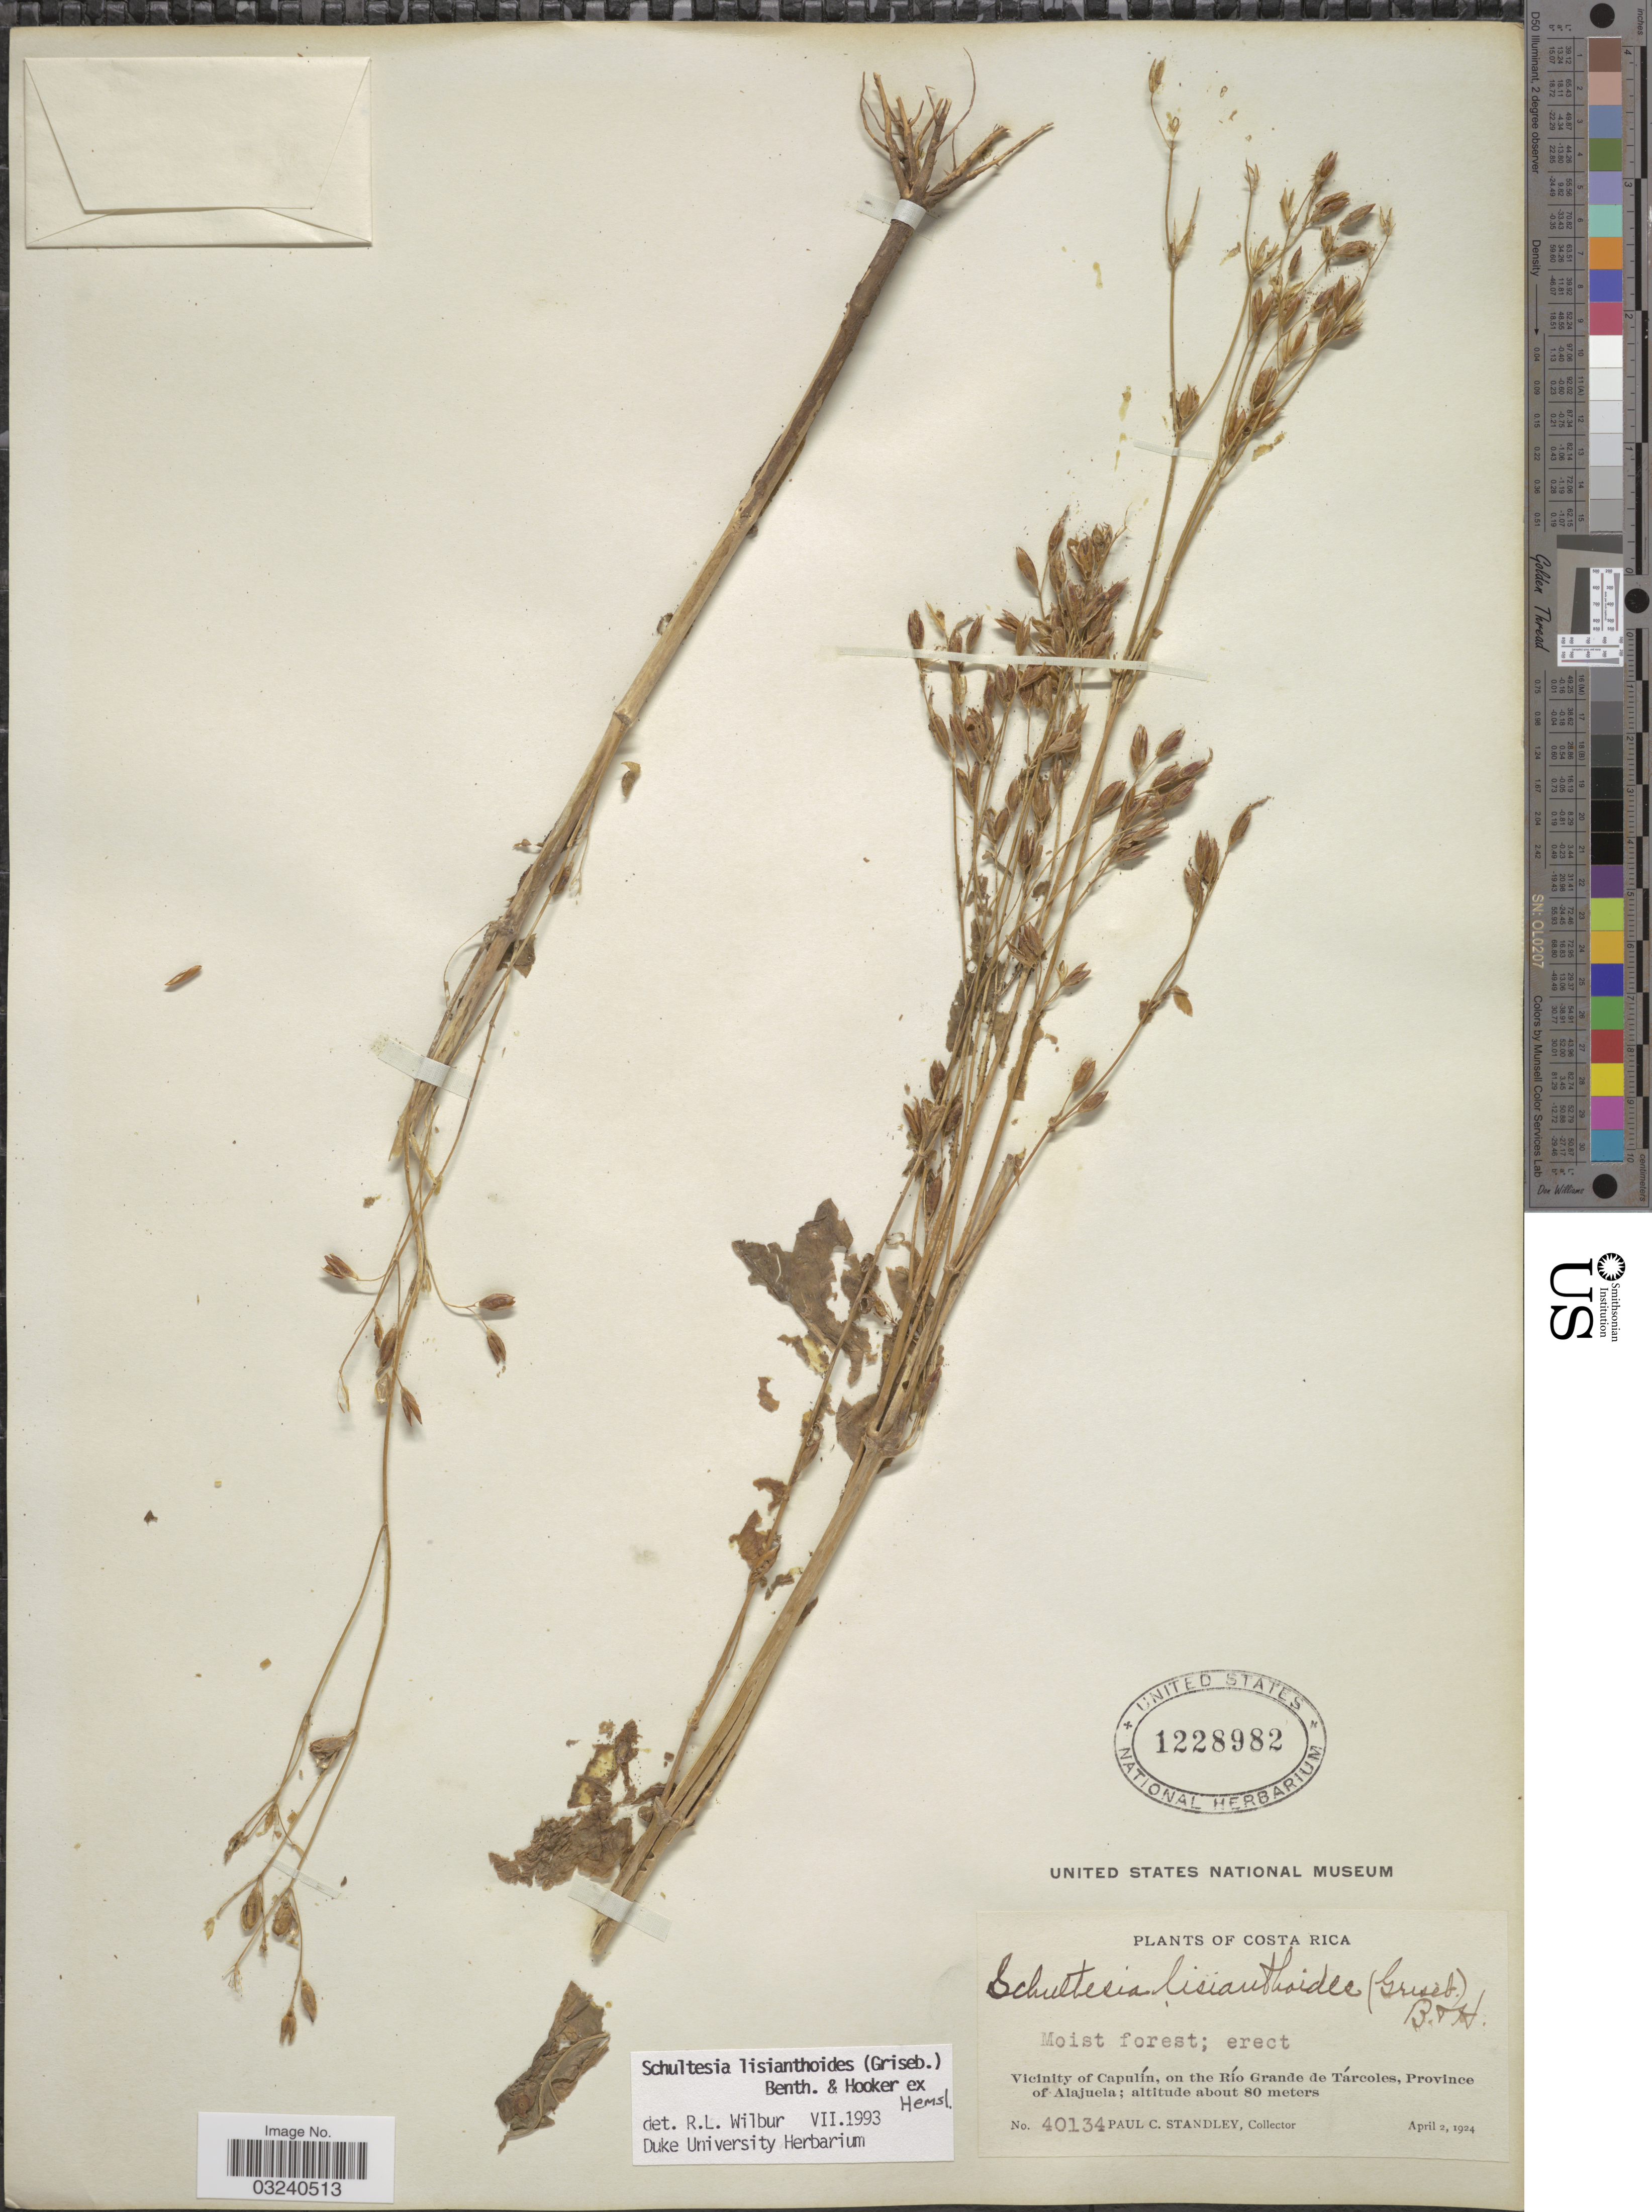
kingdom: Plantae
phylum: Tracheophyta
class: Magnoliopsida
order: Gentianales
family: Gentianaceae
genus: Schultesia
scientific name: Schultesia lisianthoides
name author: (Griseb.) Benth. & Hook. f. ex Hemsl.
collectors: P. C. Standley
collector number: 40134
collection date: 1924-04-02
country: Costa Rica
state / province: Alajuela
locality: Vicinity of Capulín, on the Río Grande de Tárcoles.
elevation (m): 80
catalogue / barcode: US 1228982